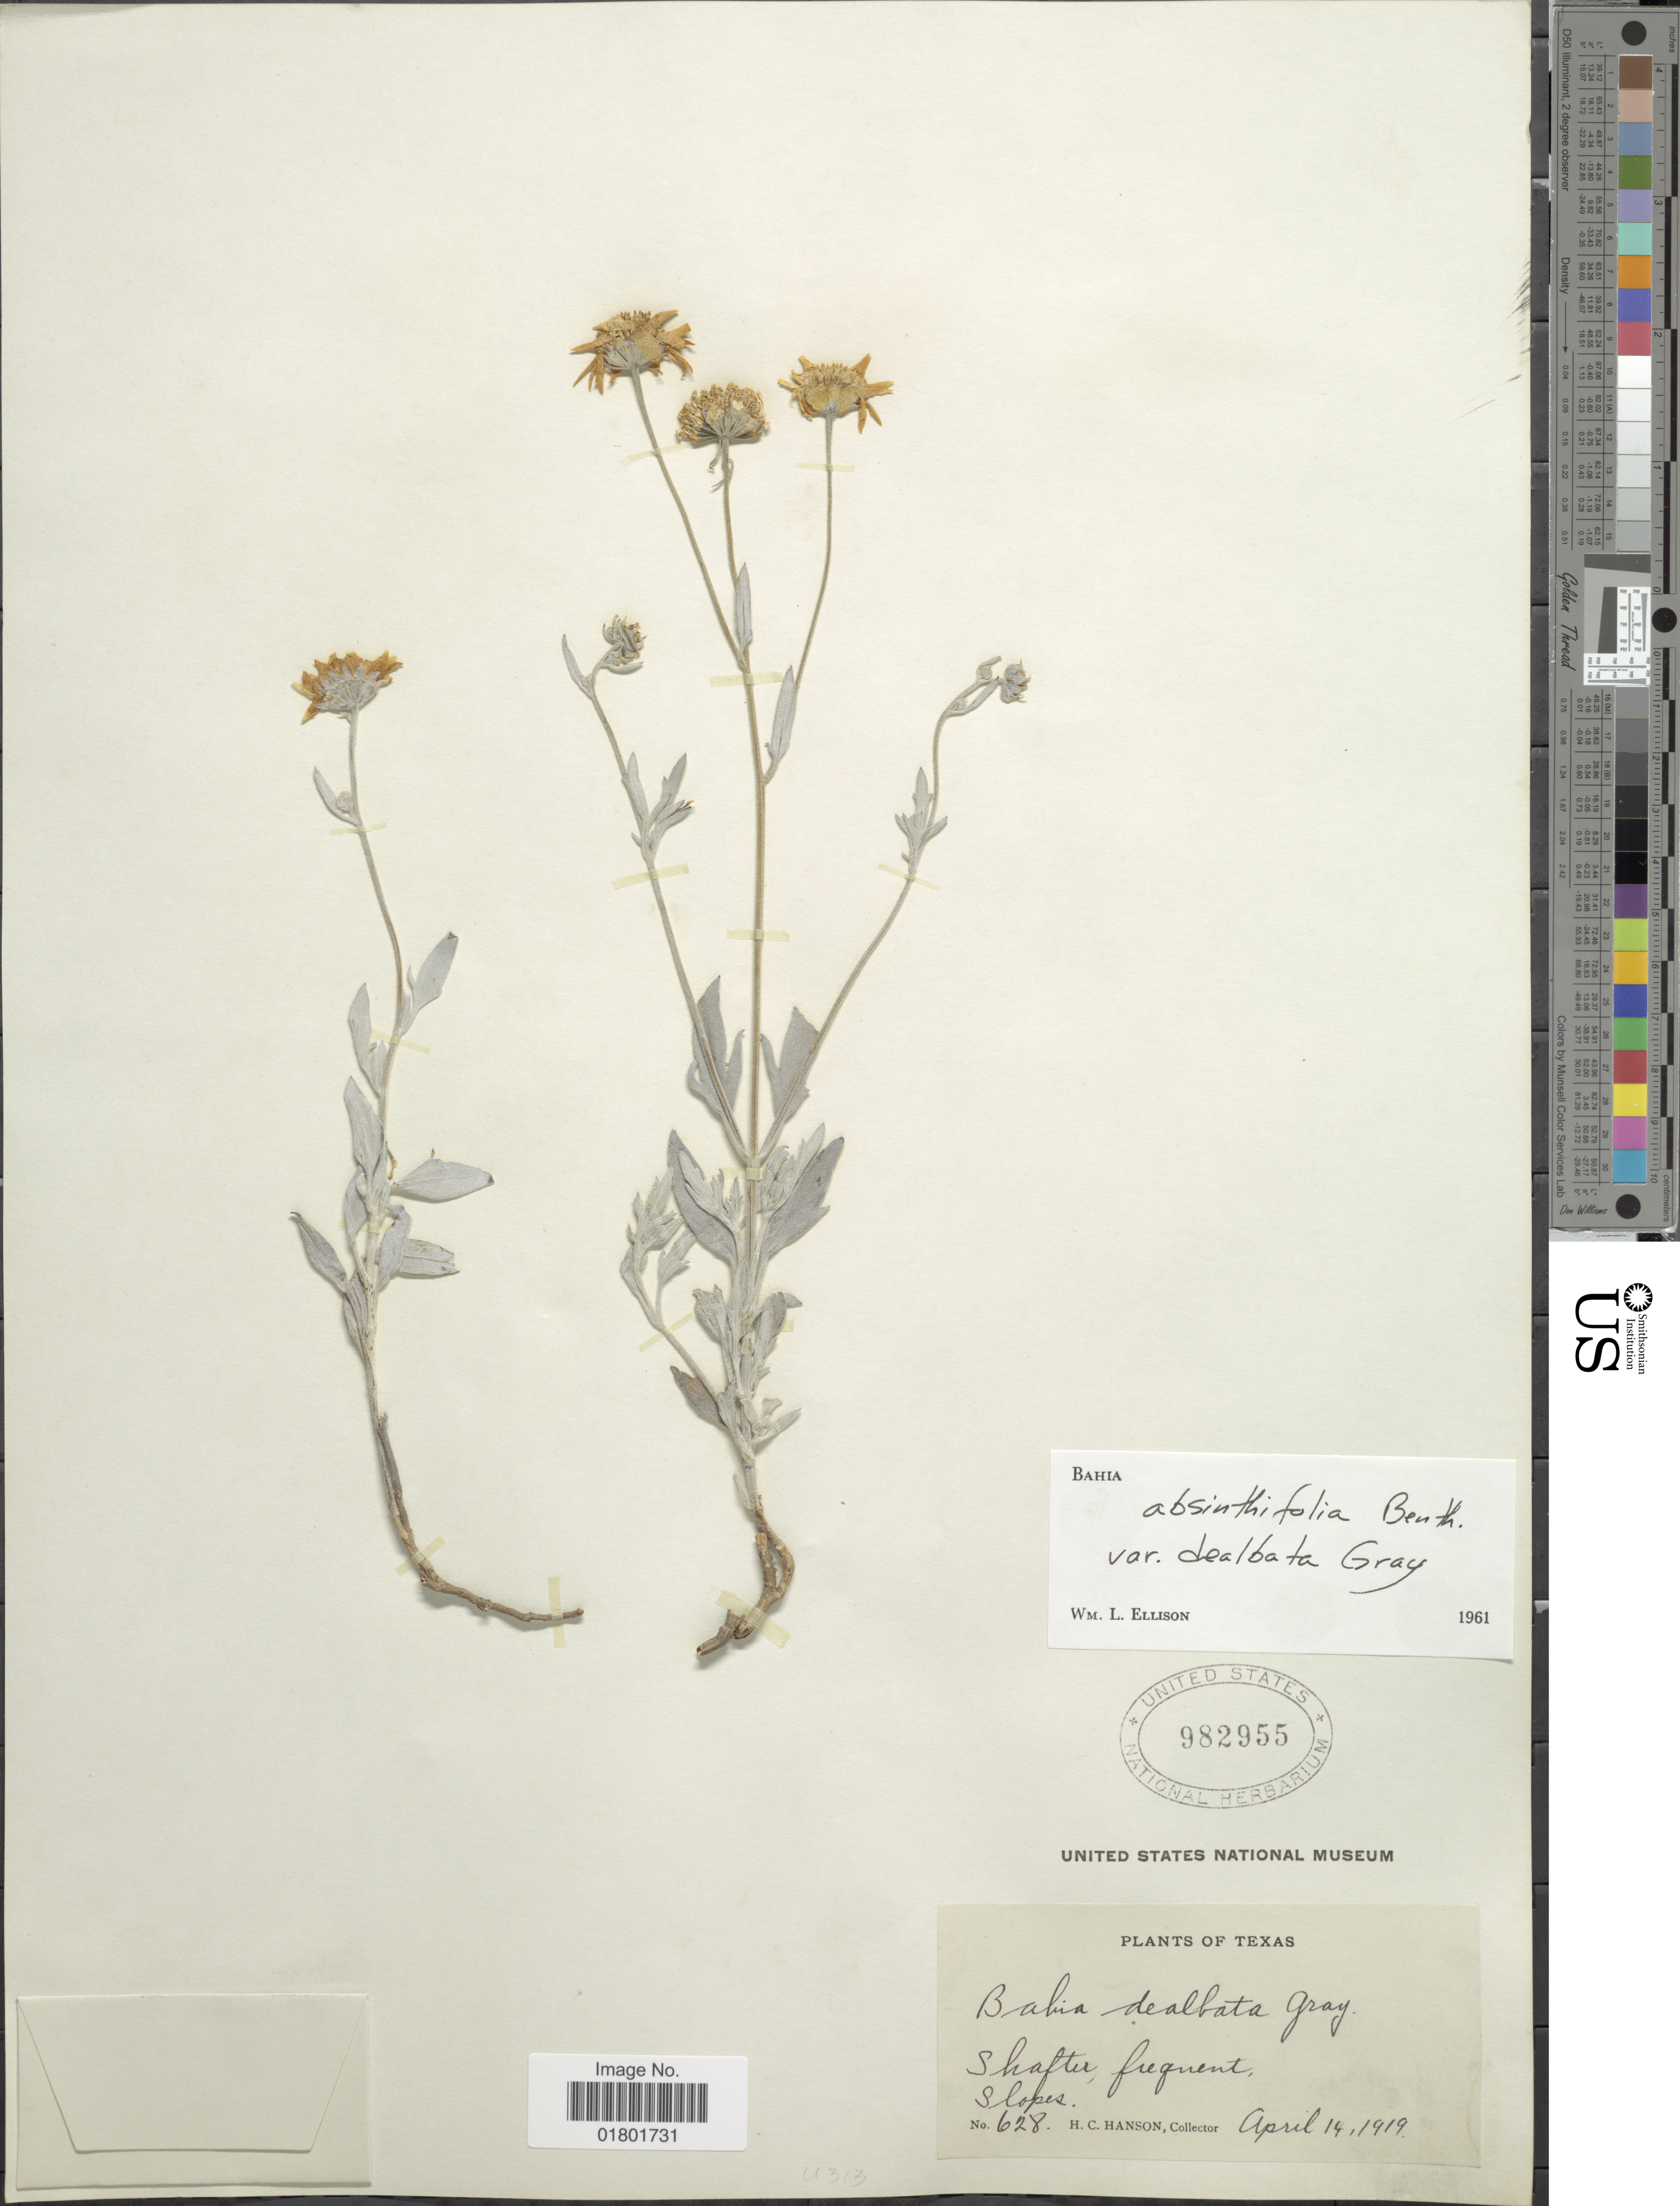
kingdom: Plantae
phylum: Tracheophyta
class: Magnoliopsida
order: Asterales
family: Asteraceae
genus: Bahia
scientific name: Bahia absinthifolia var. dealbata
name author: A. Gray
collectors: H. Hanson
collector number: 628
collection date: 1919-04-14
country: United States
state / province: Texas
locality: Shafter, frequent, slopes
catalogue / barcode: US 982955